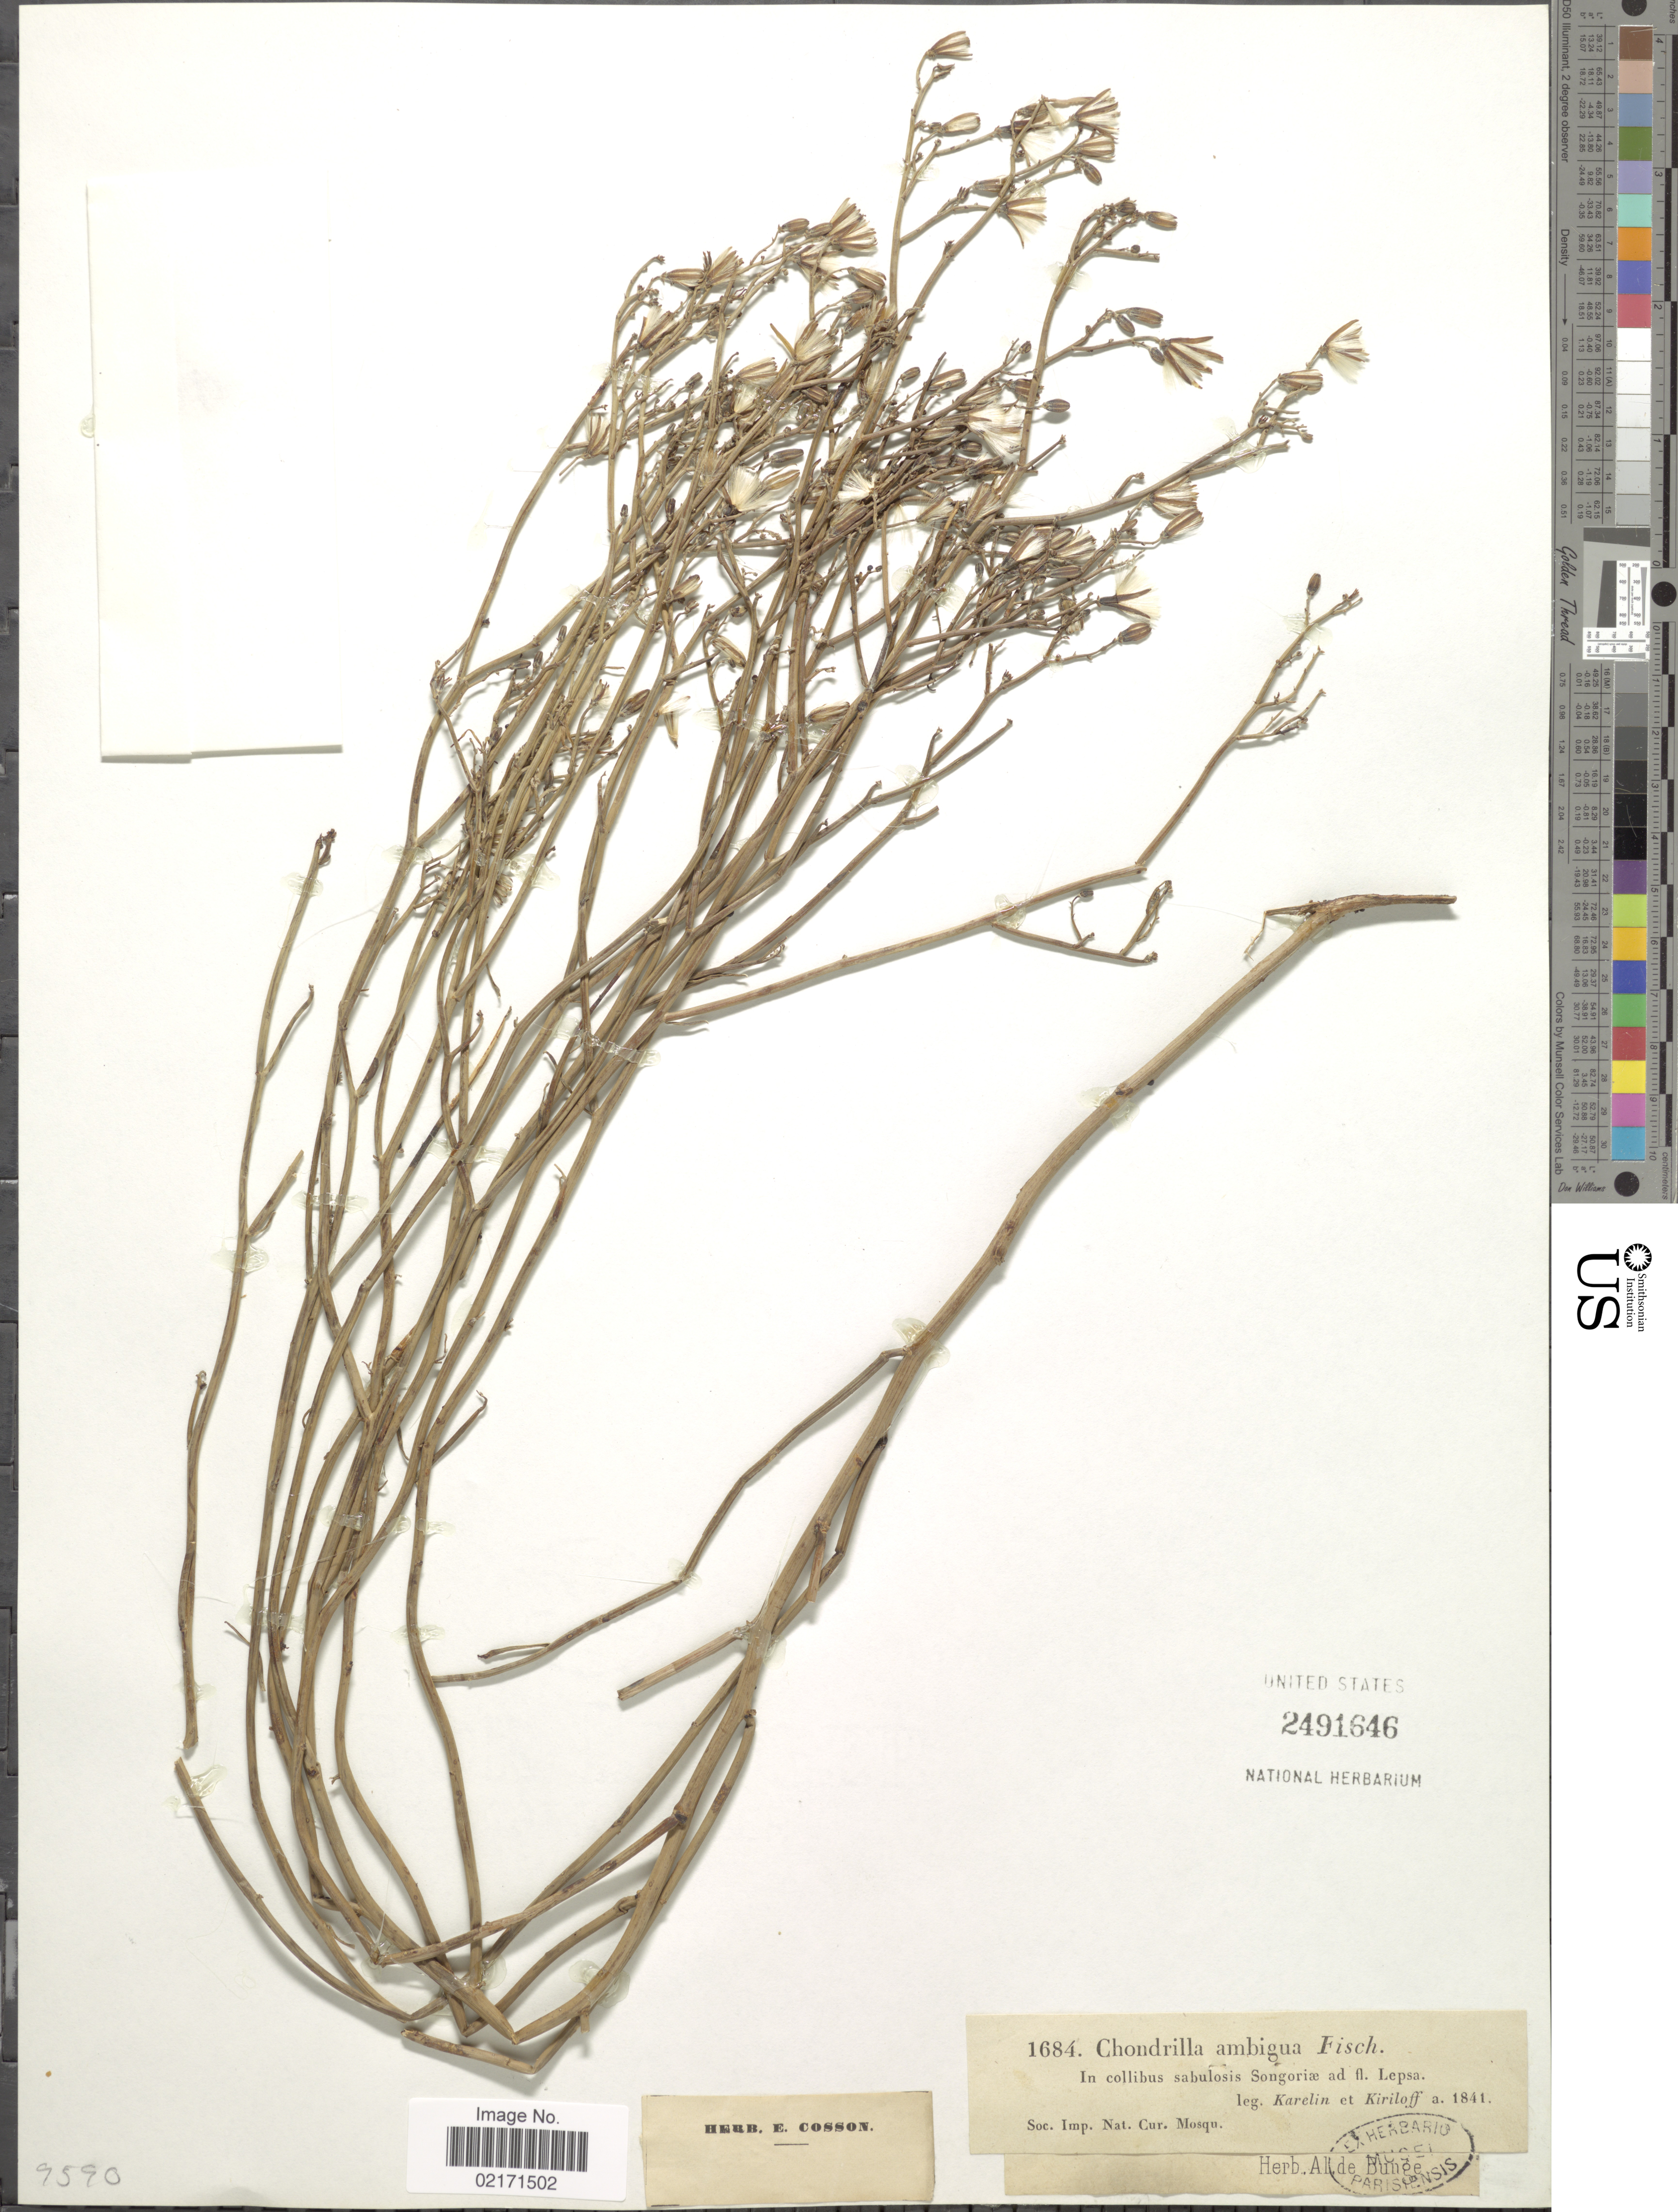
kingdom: Plantae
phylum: Tracheophyta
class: Magnoliopsida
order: Asterales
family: Asteraceae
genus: Chondrilla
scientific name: Chondrilla ambigua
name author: Kar. & Kir. ex Fisch.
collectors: Karelin & Kiriloff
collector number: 1684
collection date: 1841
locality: In collibus sabulosis Songoriae ad fl, Lepsa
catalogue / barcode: US 2491646